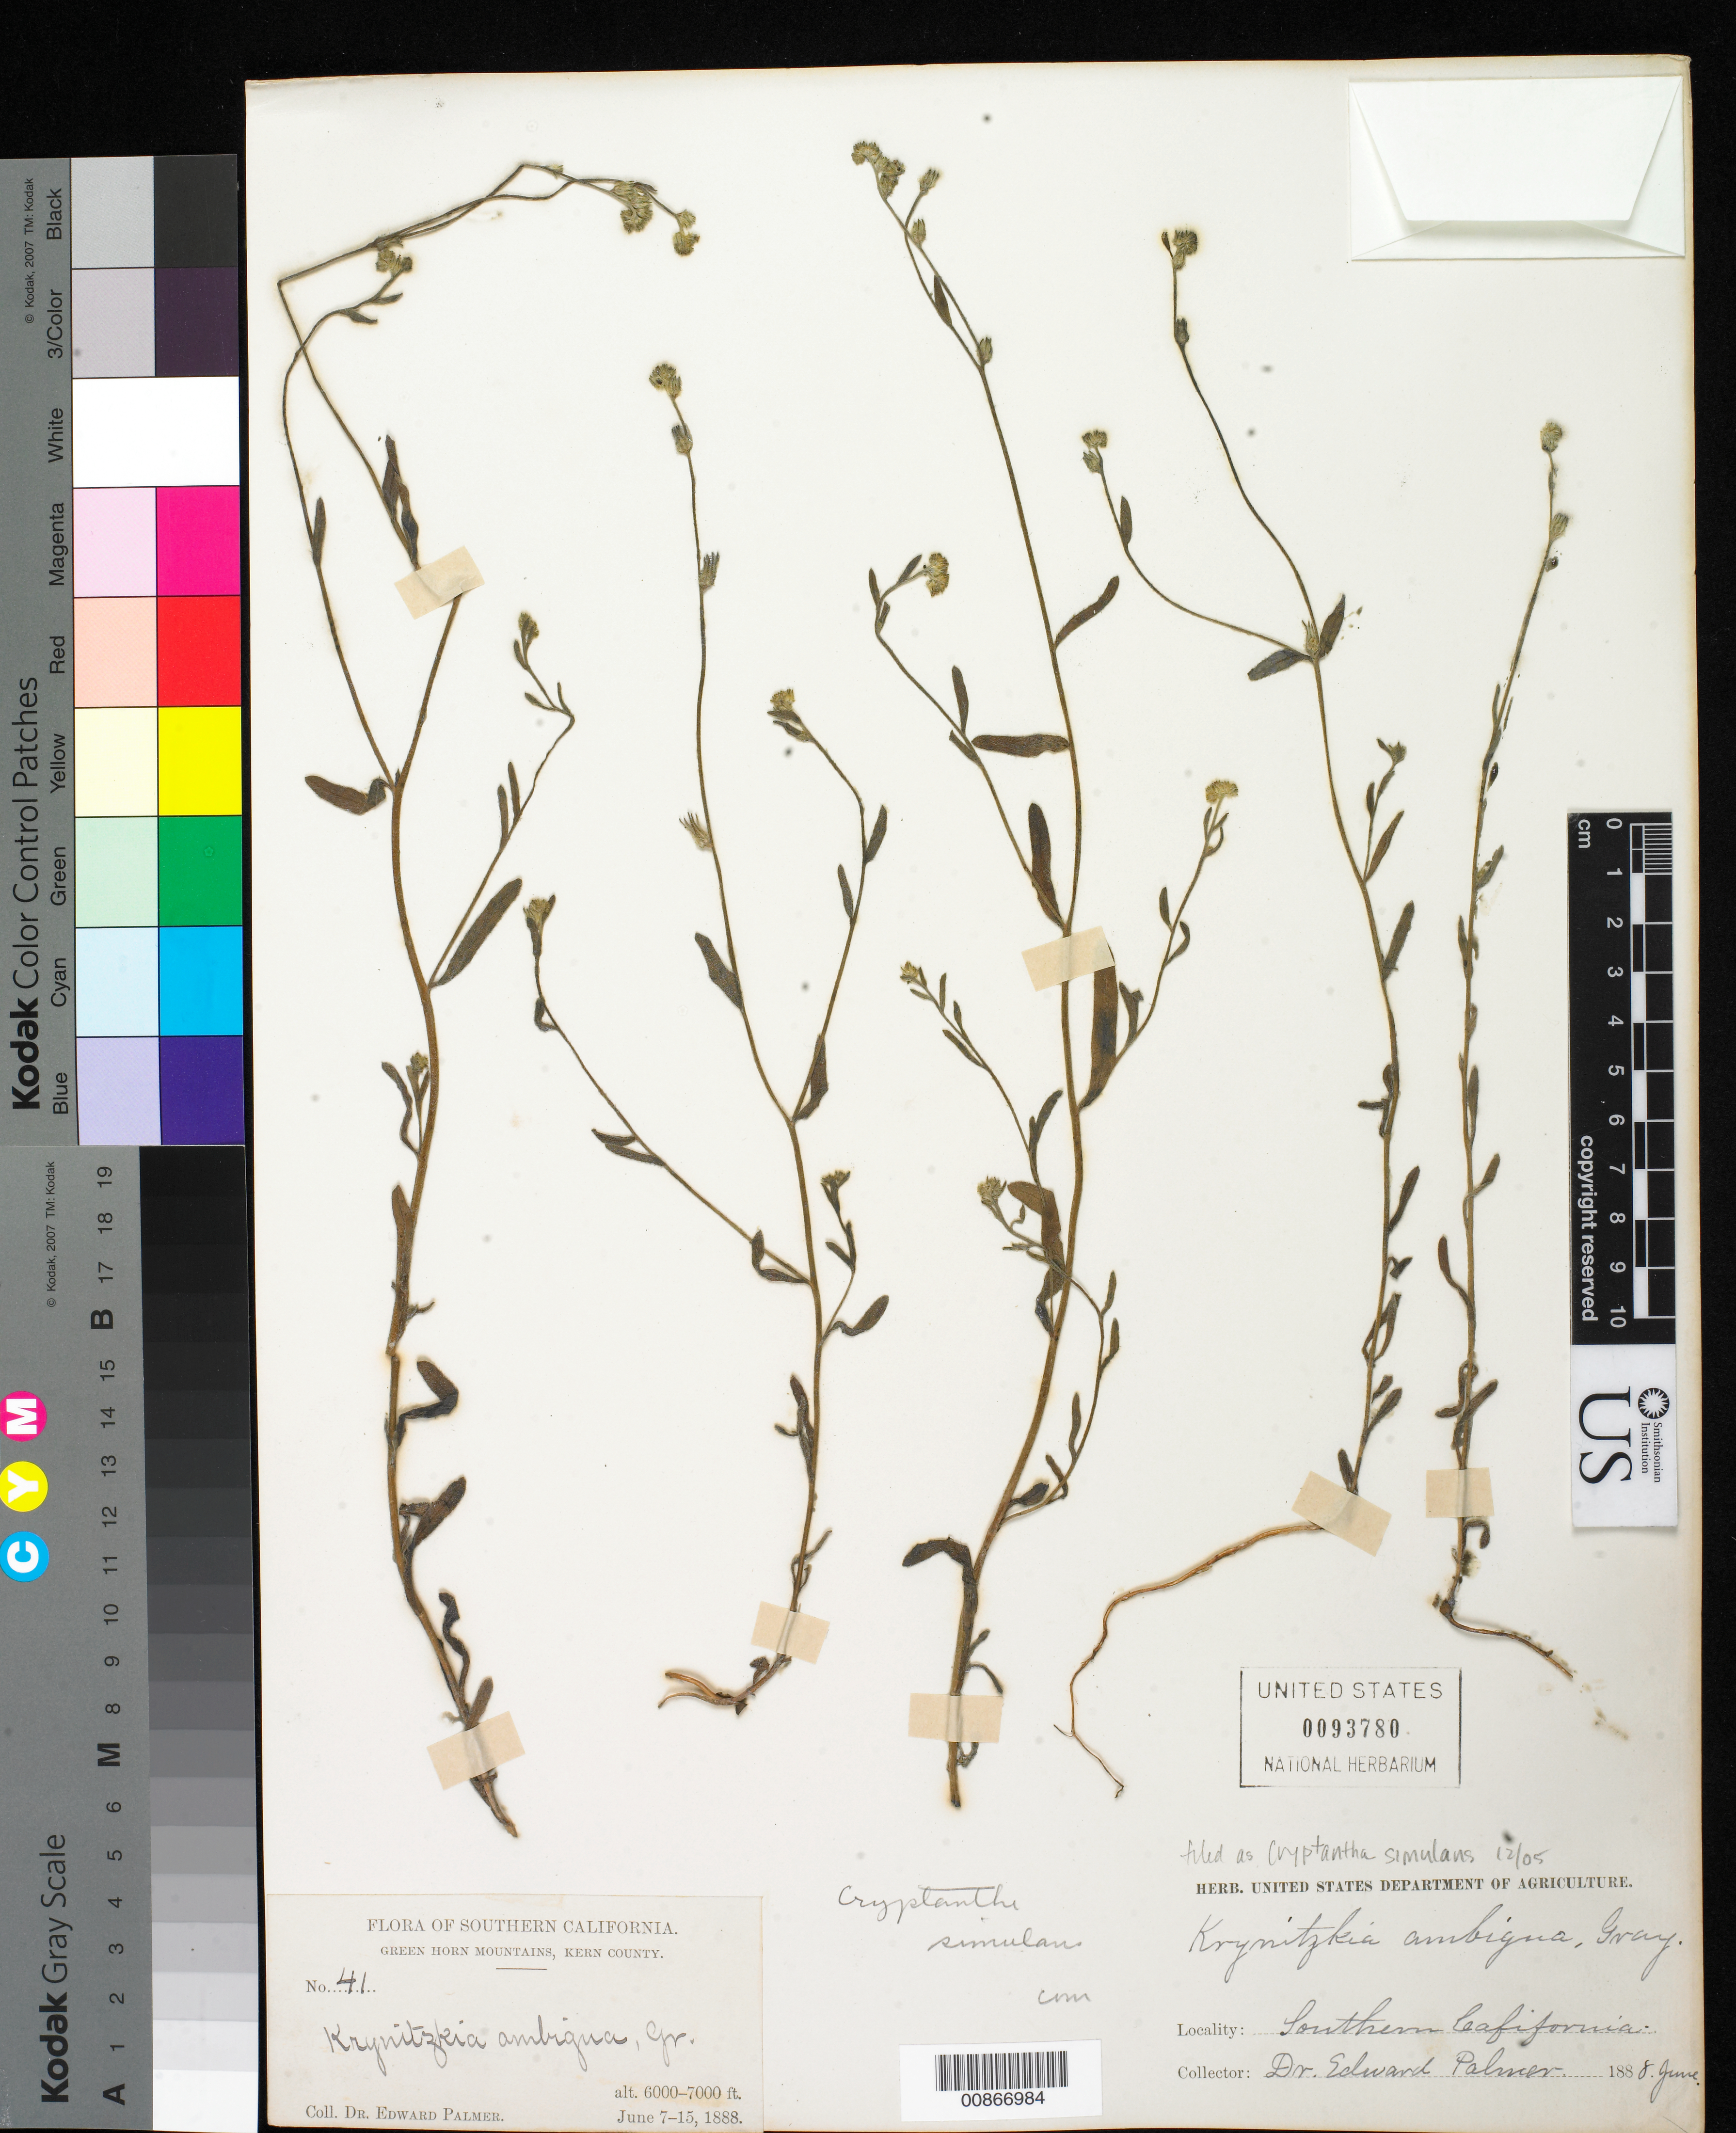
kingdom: Plantae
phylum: Tracheophyta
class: Magnoliopsida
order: Boraginales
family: Boraginaceae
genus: Cryptantha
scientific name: Cryptantha simulans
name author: Greene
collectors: E. Palmer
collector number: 41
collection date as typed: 07 Jun 1888 to 15 Jun 1888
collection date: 1888-06-07/1888-06-15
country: United States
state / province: California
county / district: Kern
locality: Green Horn Mountains, Kern County, California.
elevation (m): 1829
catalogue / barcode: US 93780